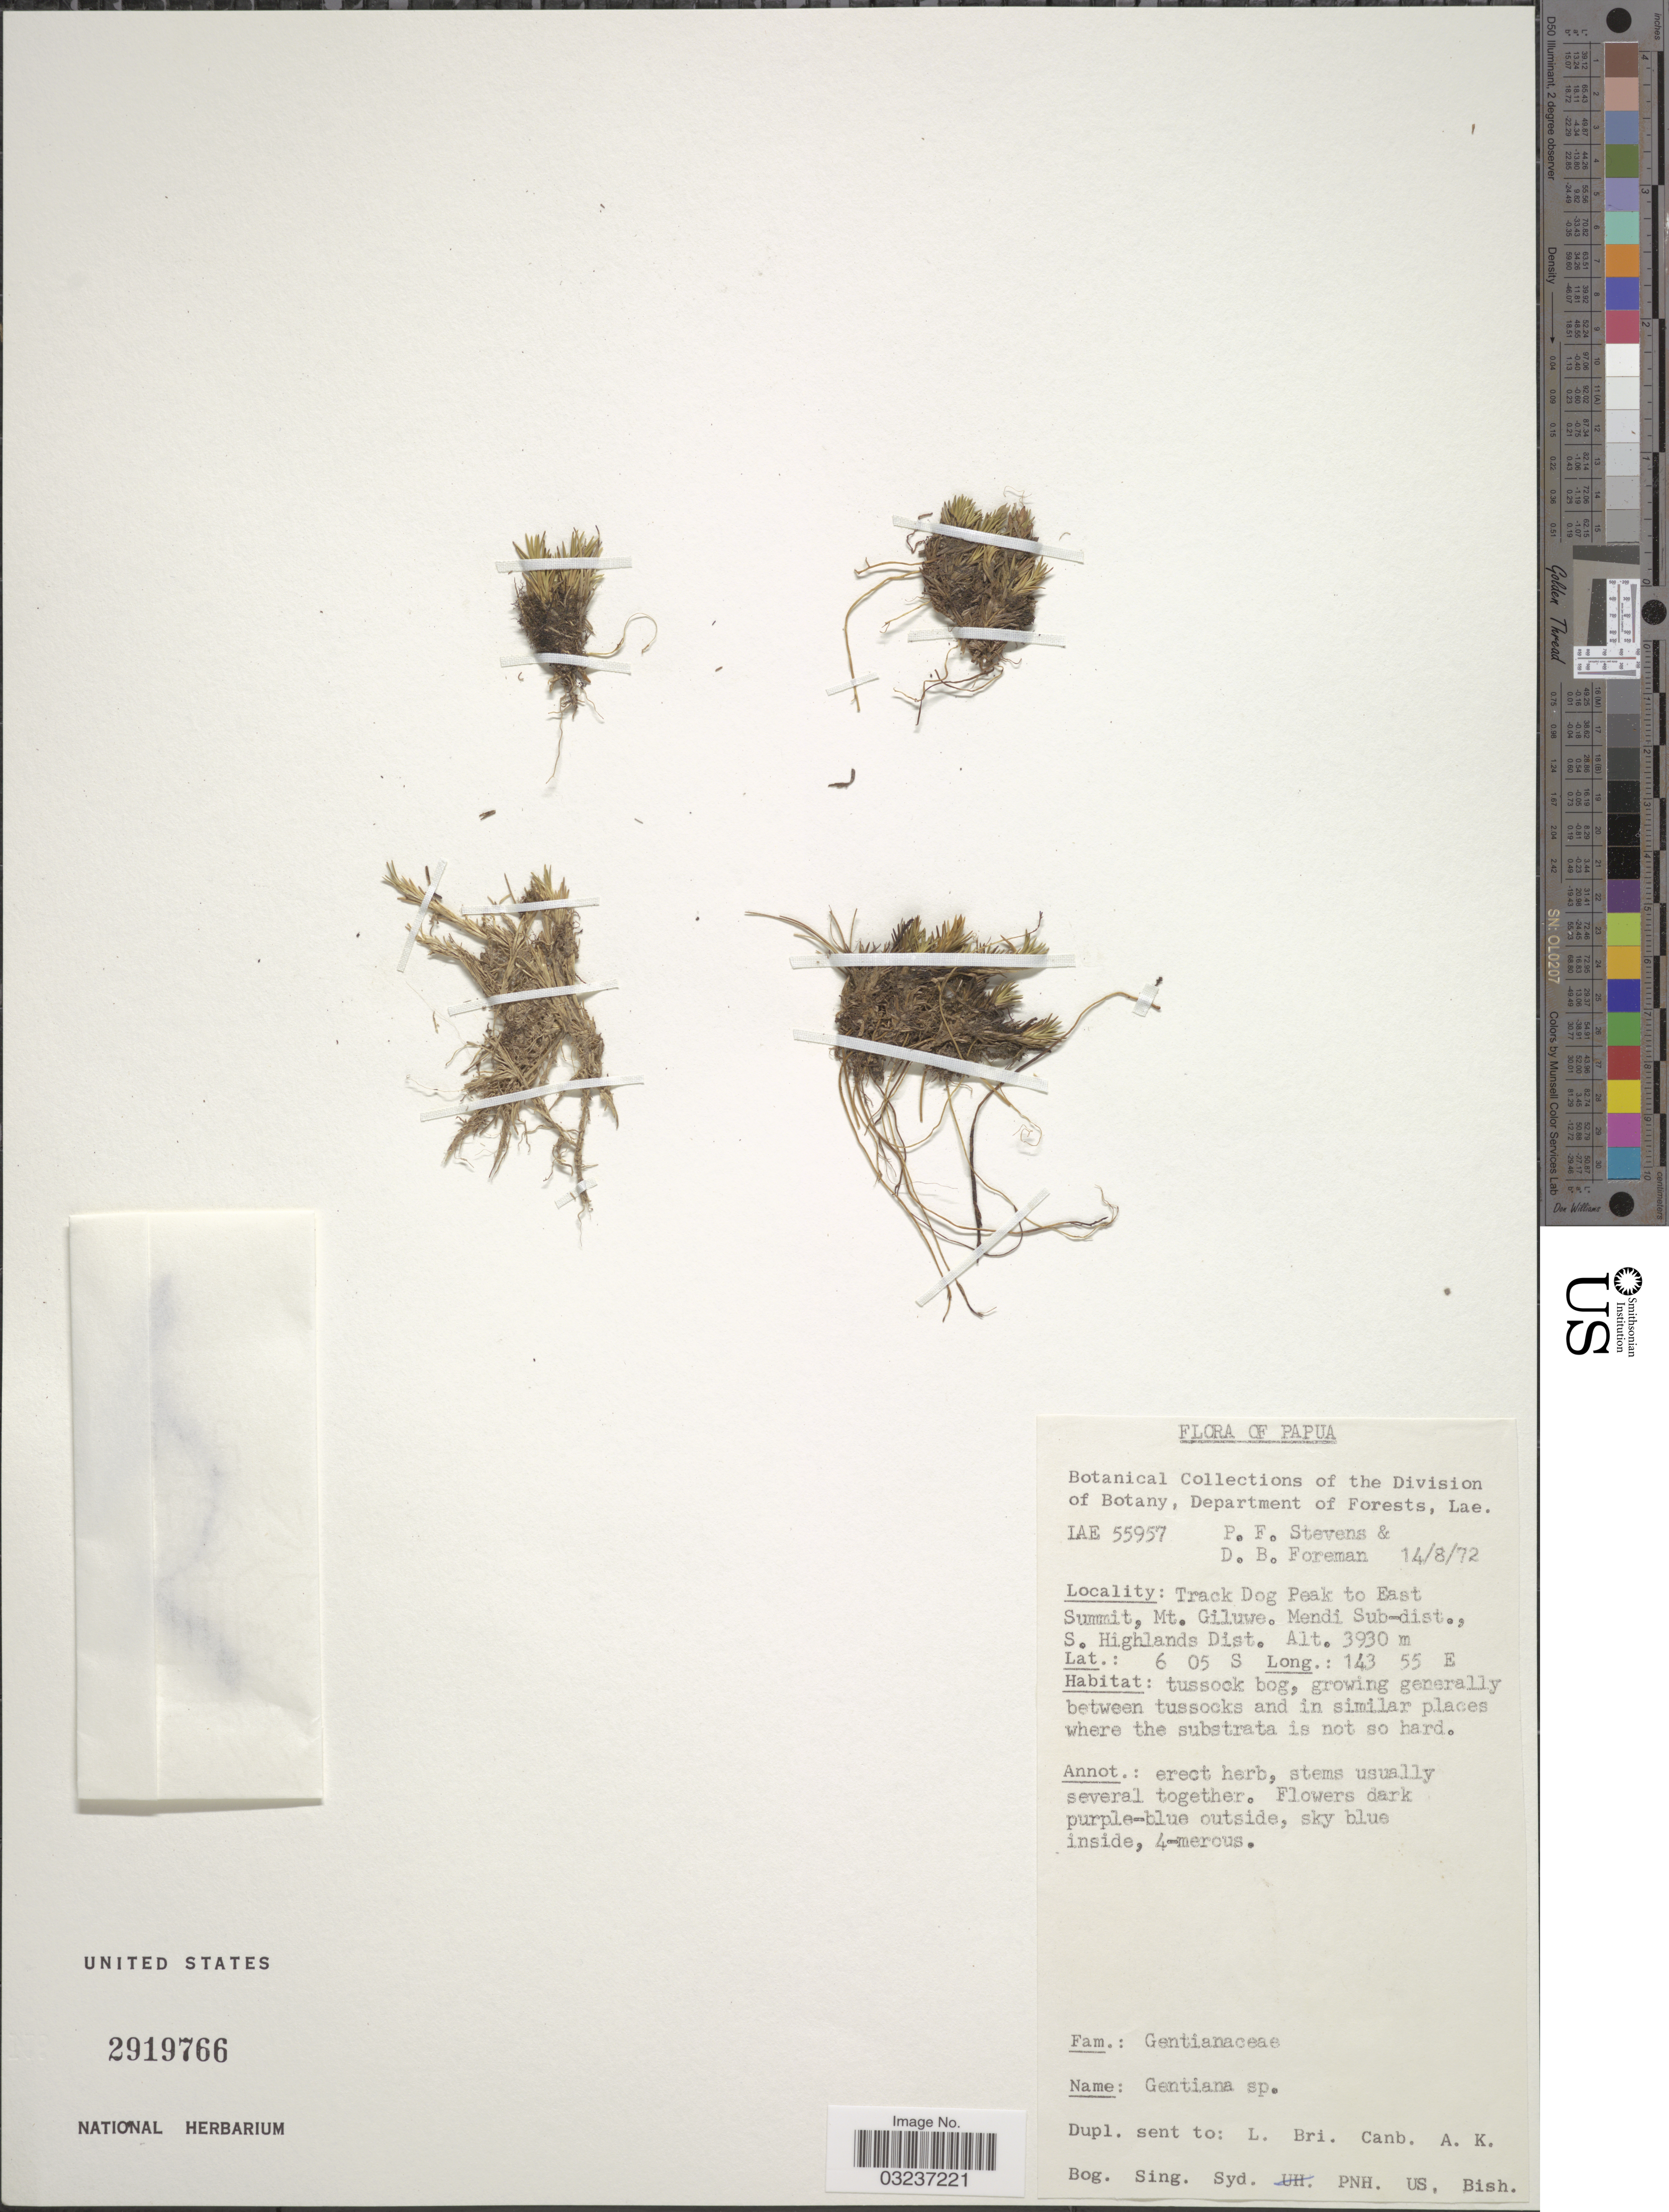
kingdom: Plantae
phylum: Tracheophyta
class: Magnoliopsida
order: Gentianales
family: Gentianaceae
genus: Gentiana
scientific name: Gentiana sp.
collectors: P. F. Stevens & D. Foreman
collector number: LAE55957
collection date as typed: Transcribed d/m/y: 14/8/72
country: Papua New Guinea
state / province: Southern Highlands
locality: Papua. Track Dog Peak to East Summit, Mt. Giluwe. Mendi Sub-dist., S. Highlands Dist.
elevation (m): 3930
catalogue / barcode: US 2919766